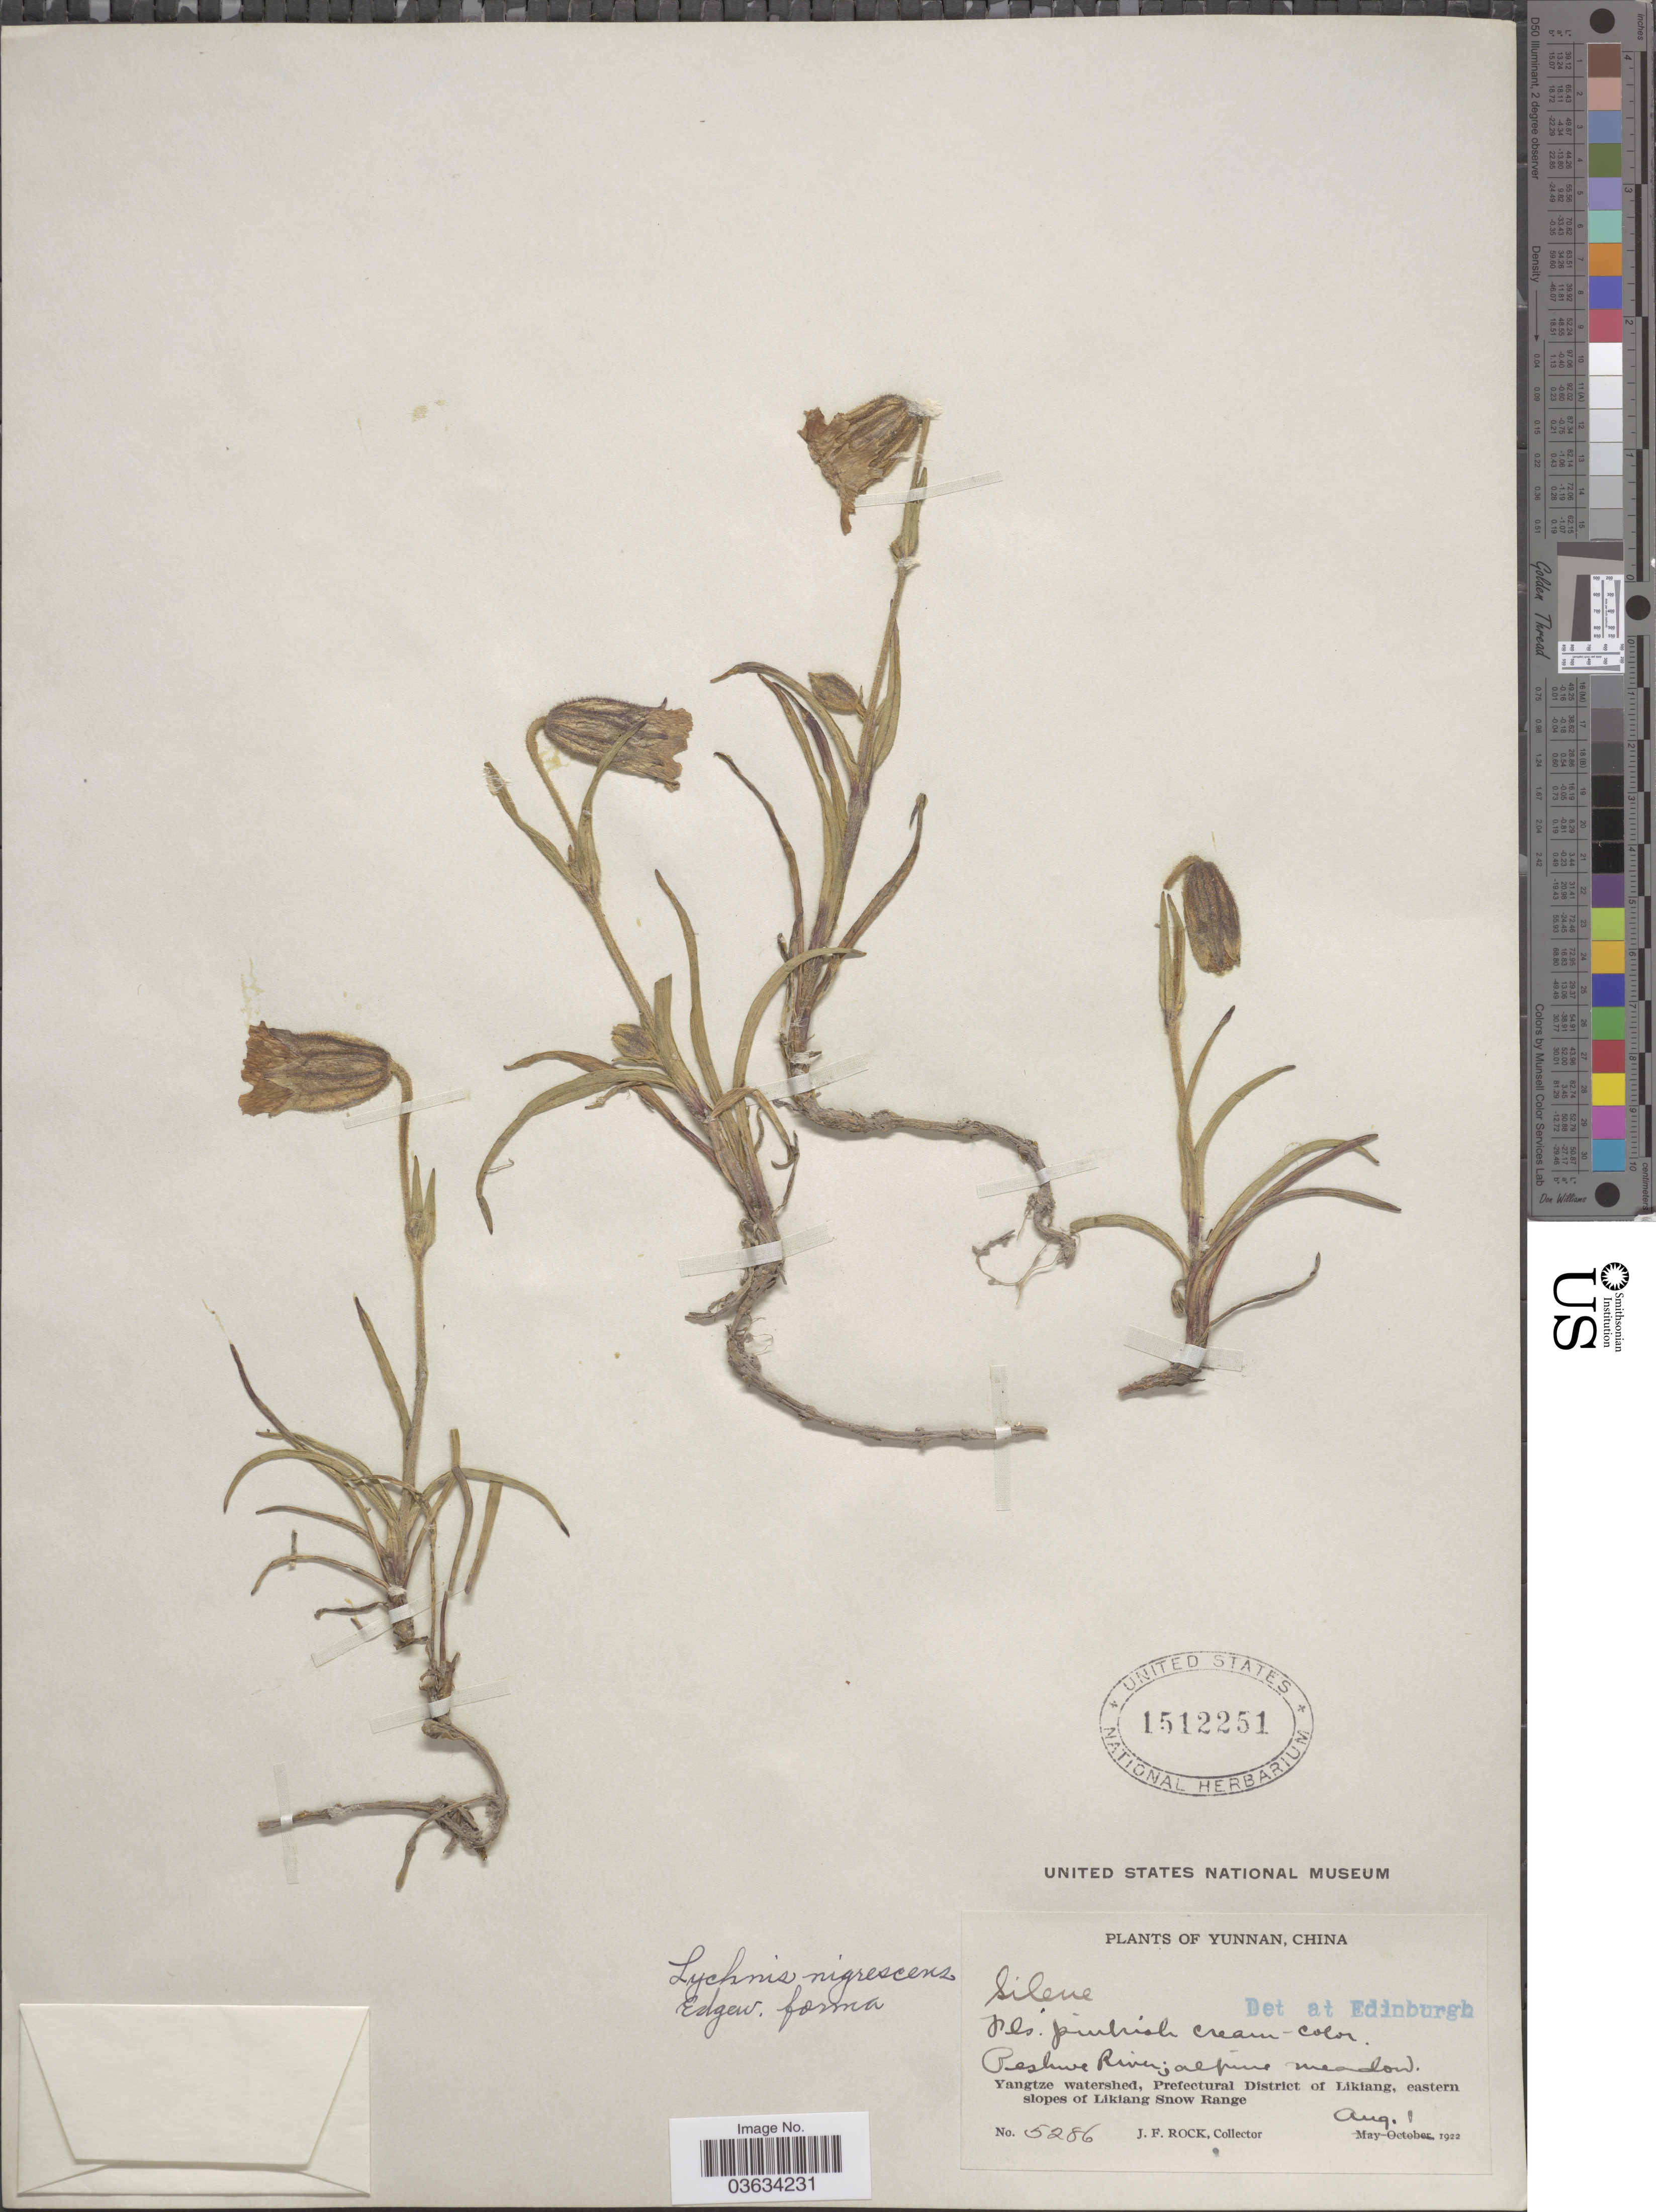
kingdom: Plantae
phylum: Tracheophyta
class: Magnoliopsida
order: Caryophyllales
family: Caryophyllaceae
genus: Silene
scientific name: Silene nigrescens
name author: (Edgew.) Majumdar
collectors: J. Rock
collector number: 5286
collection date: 1922-08-01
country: China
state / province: Yunnan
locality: Peshwe River. Yangtze watershed, Prefectural District of Likiang, easterns slopes of Likiang Snow Range.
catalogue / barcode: US 1512251